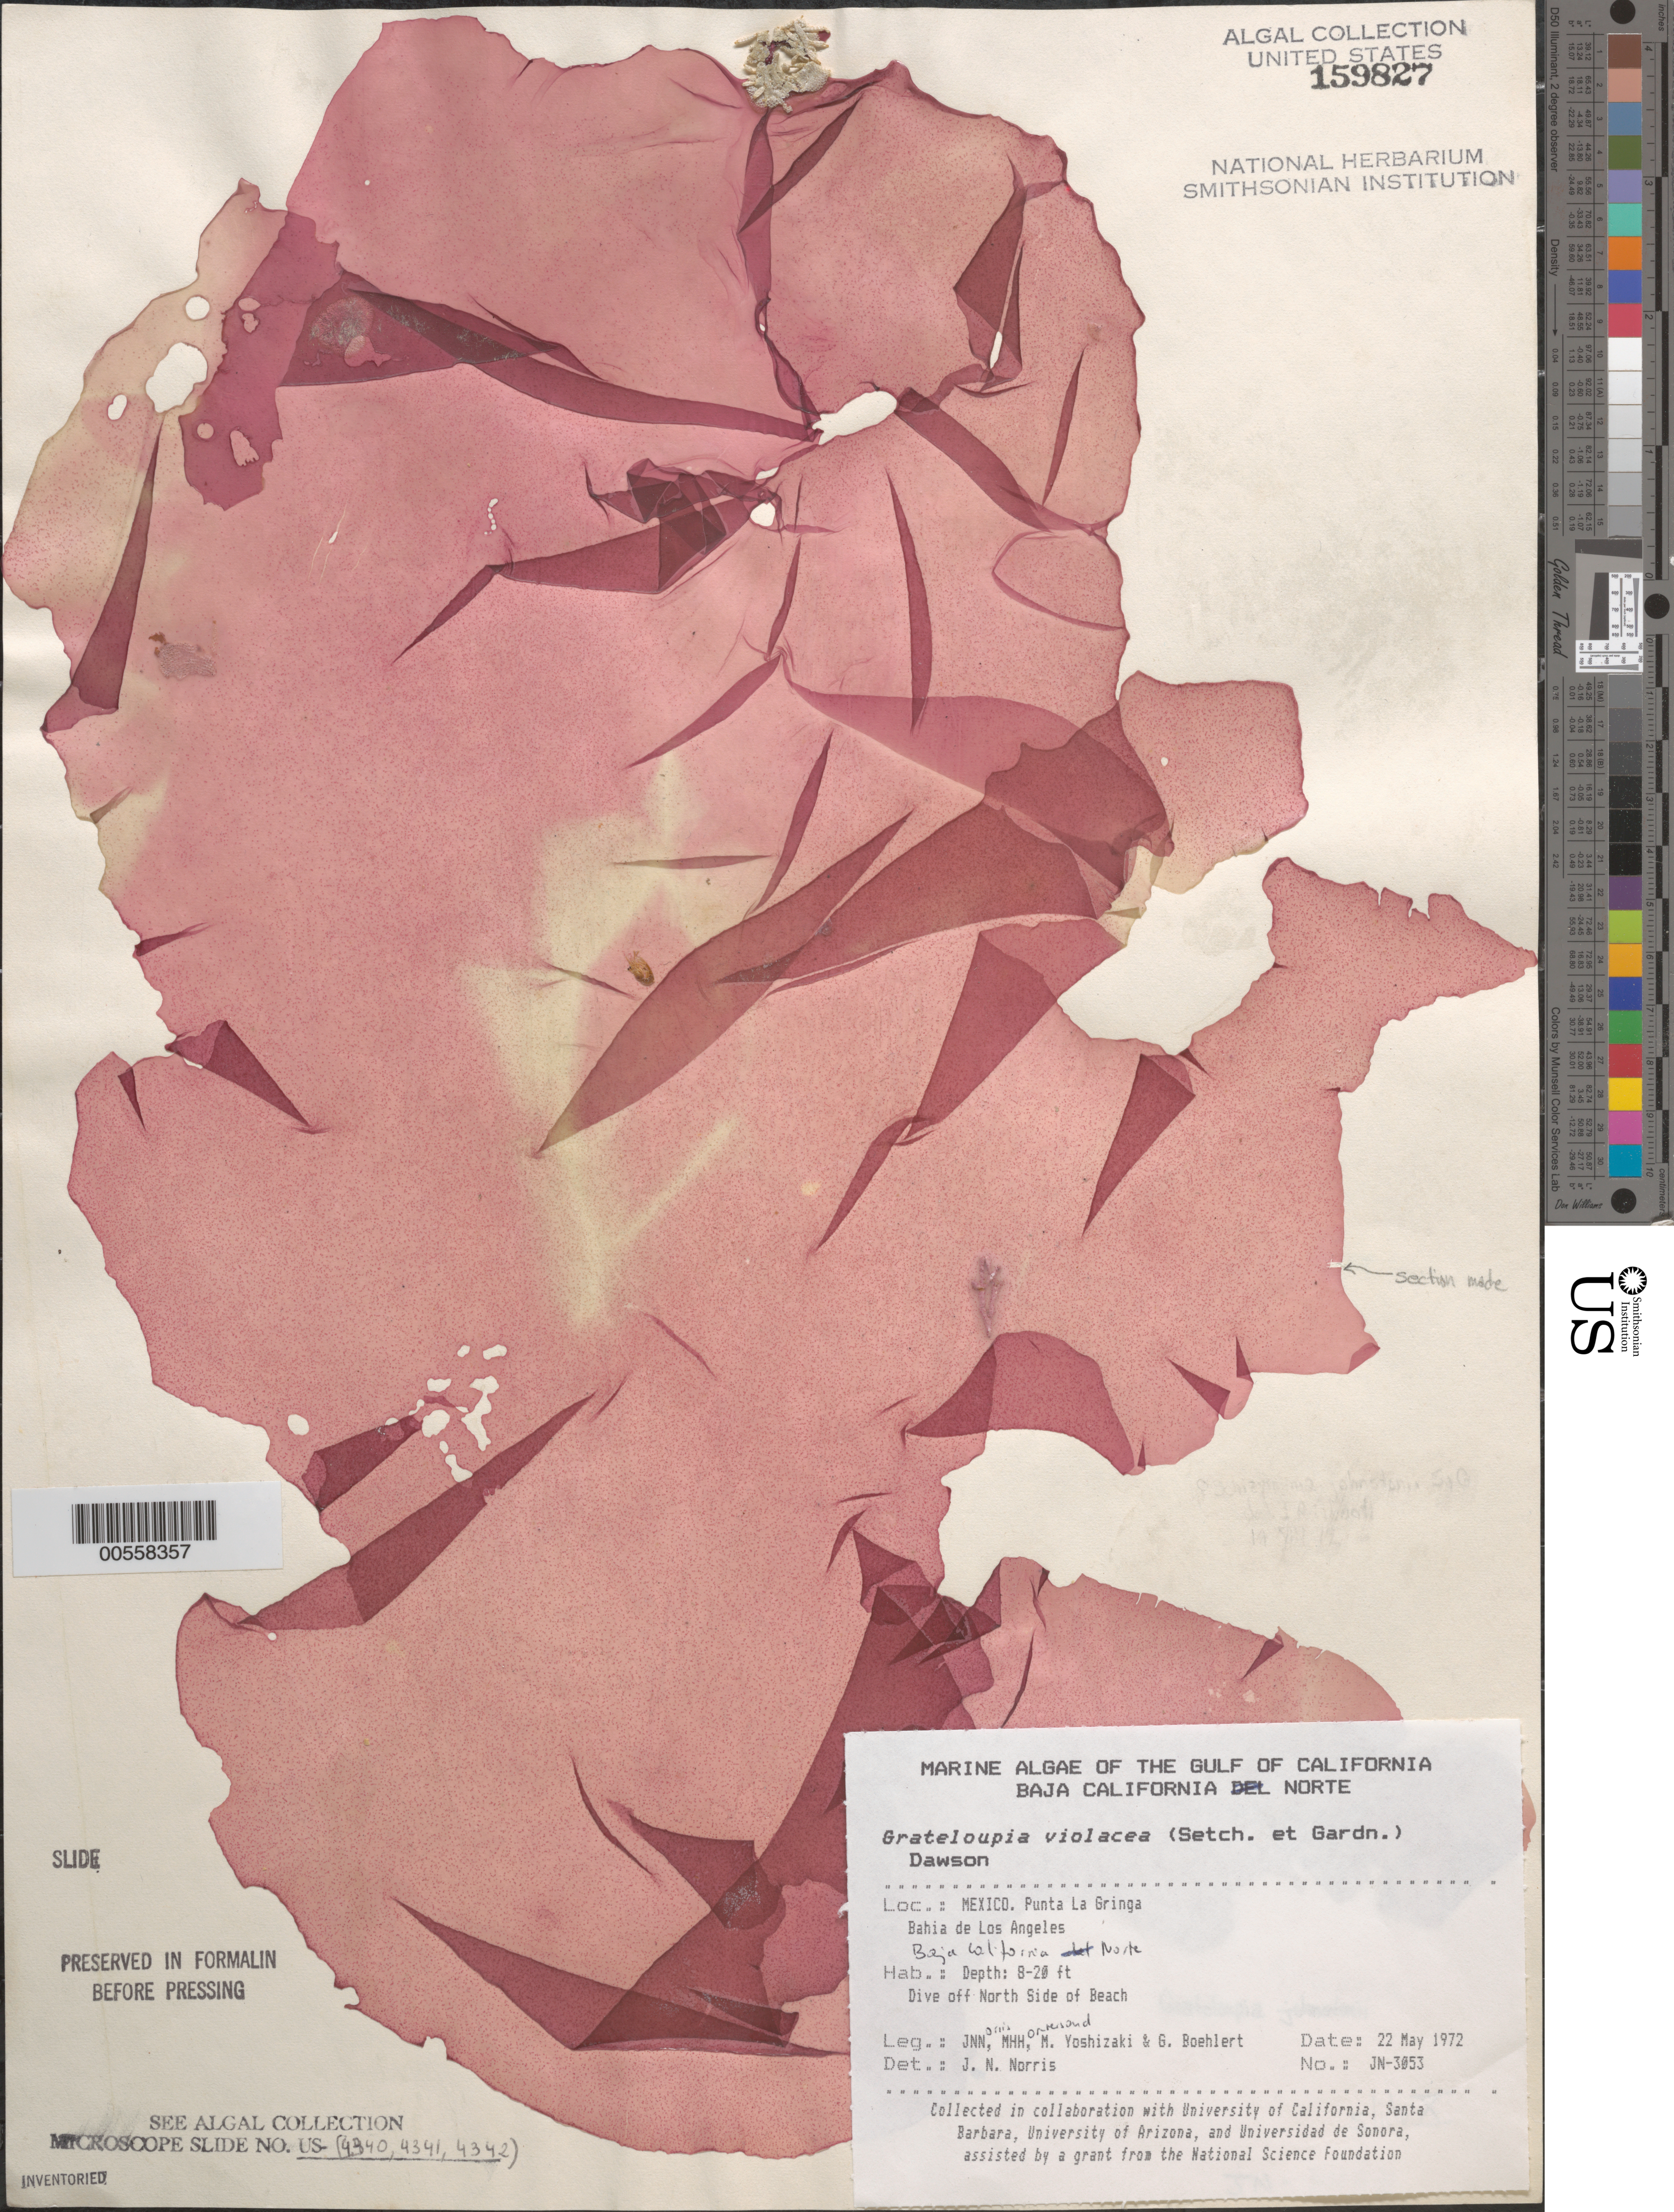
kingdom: Plantae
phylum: Rhodophyta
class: Florideophyceae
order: Halymeniales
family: Halymeniaceae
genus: Grateloupia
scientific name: Grateloupia violacea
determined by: Norris, James N.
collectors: J. N. Norris, M. H. Hommersand, M. Yoshizaki & G. Boehlert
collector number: JN-3053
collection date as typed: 22 May 1972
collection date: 1972-05-22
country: Mexico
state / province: Baja California Norte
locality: Punta La Gringa, Bahia de los Angeles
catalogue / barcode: US 159827